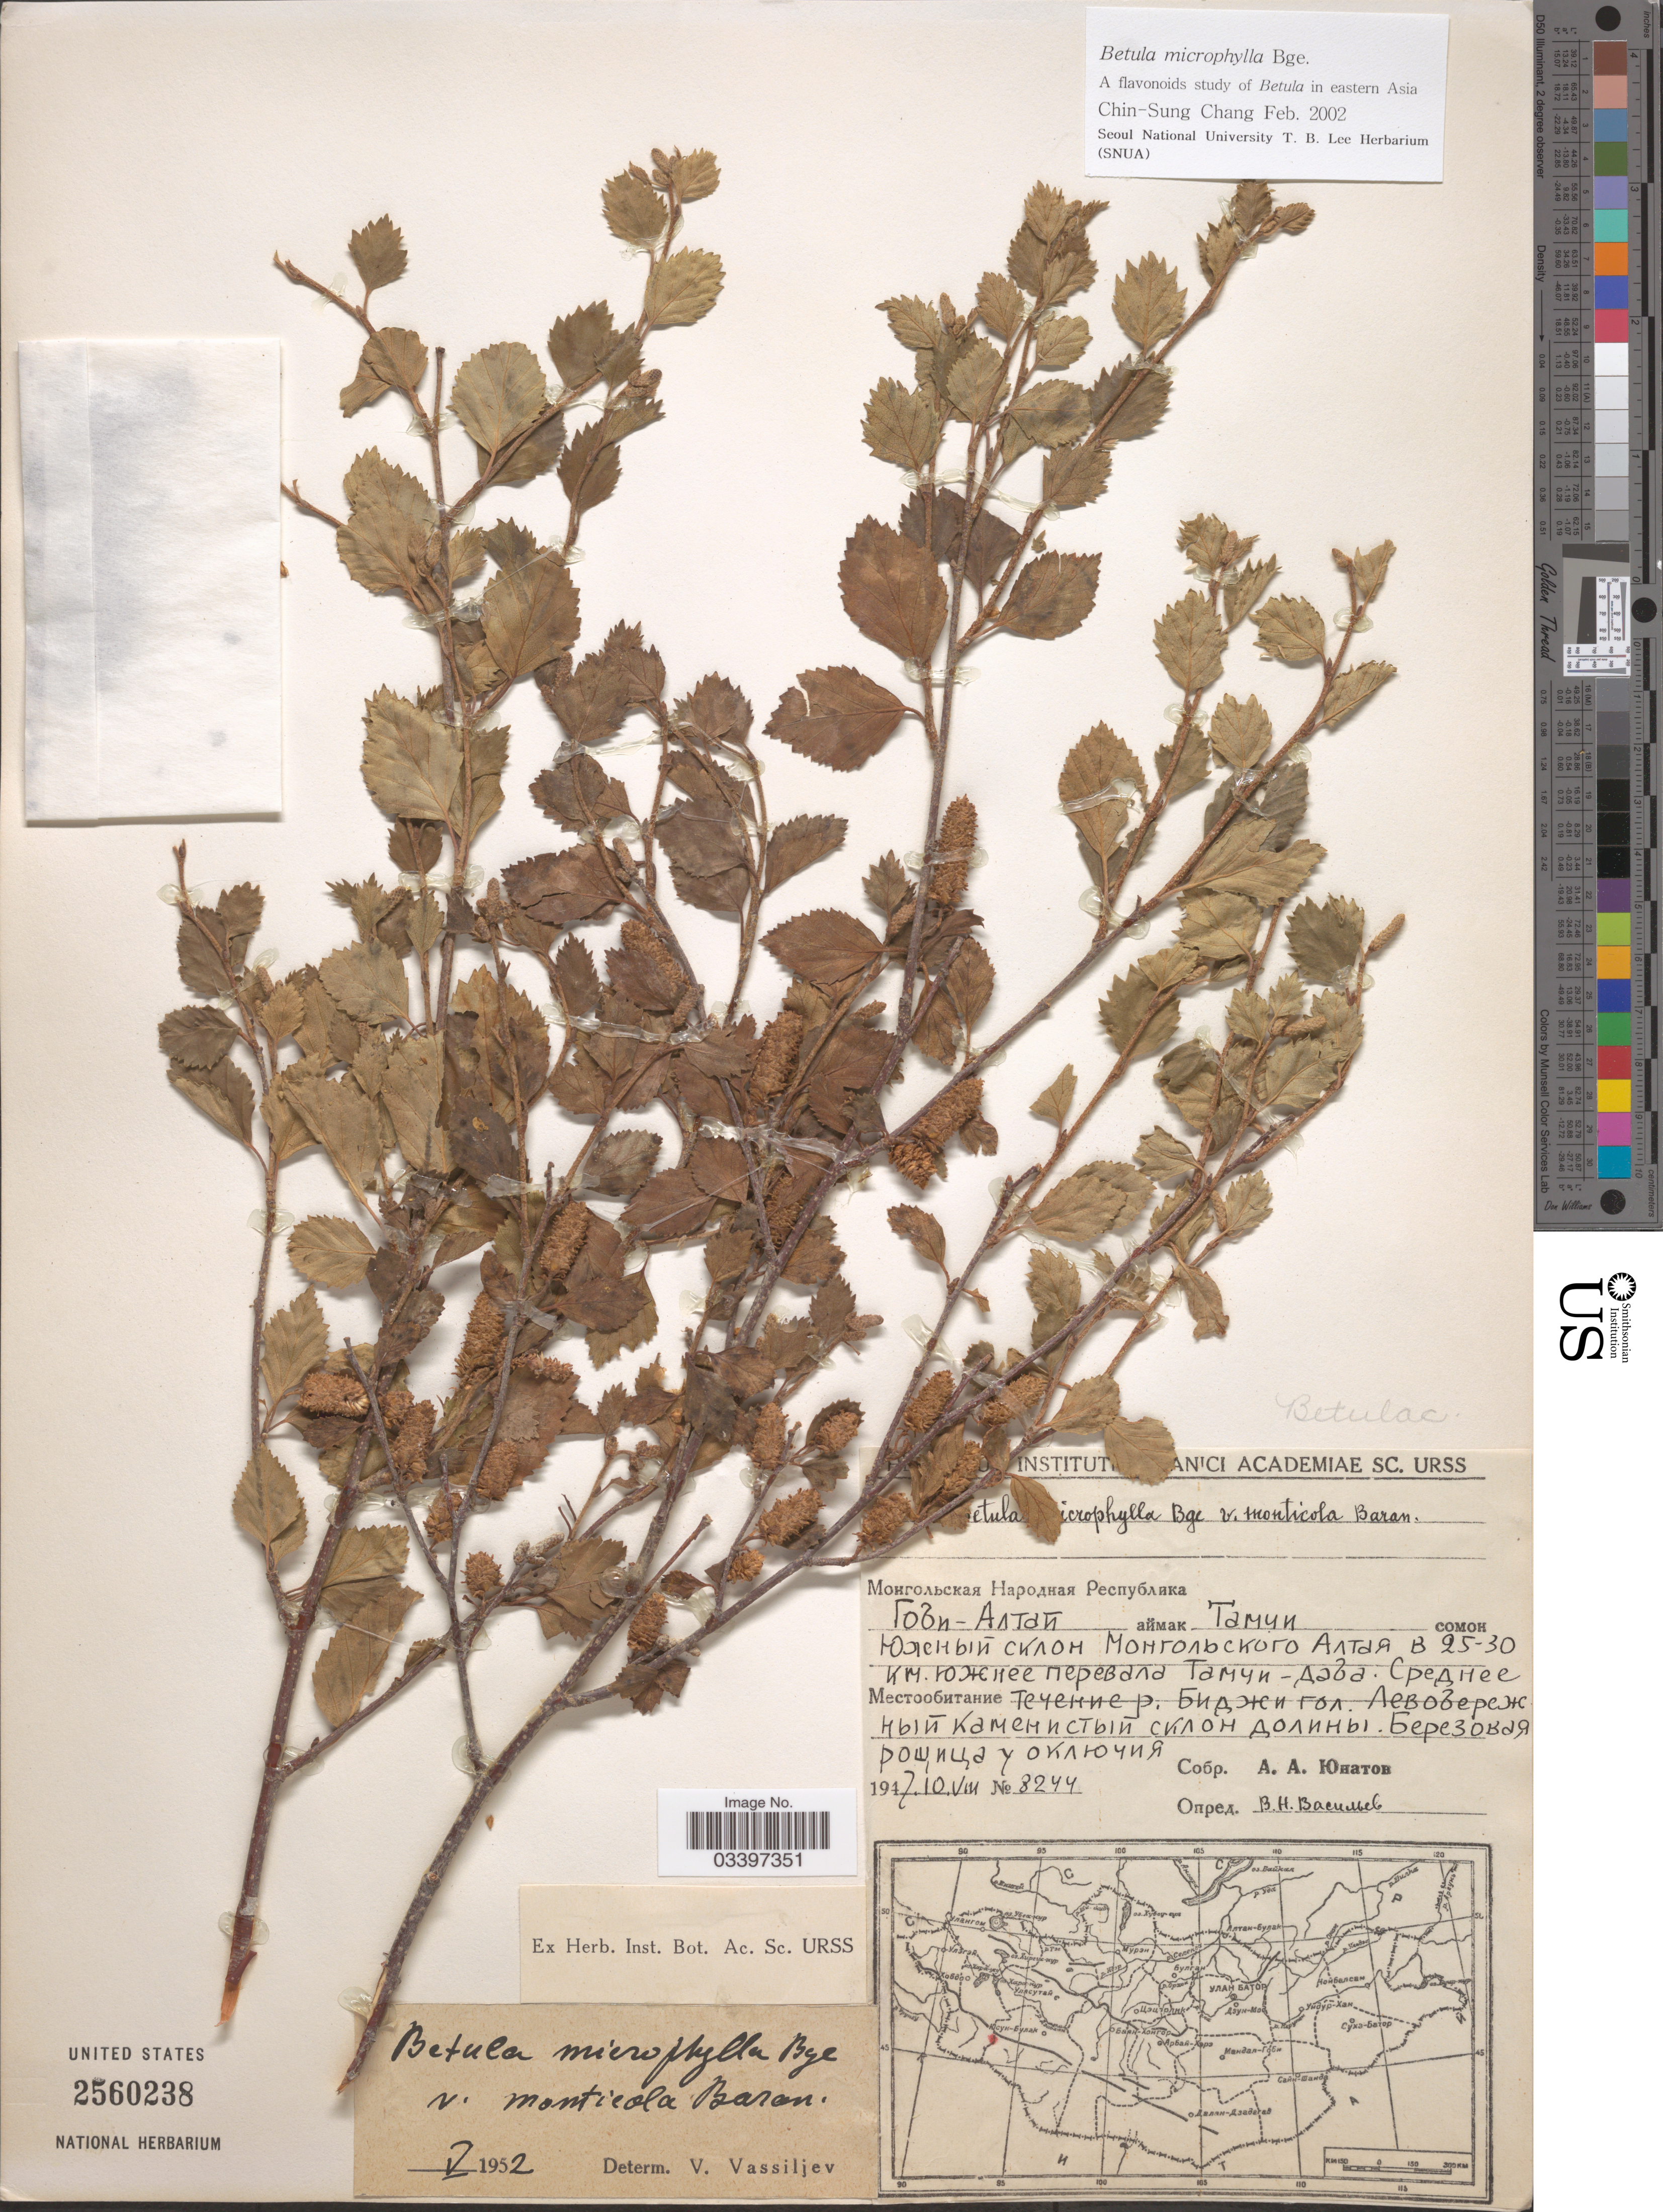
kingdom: Plantae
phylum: Tracheophyta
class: Magnoliopsida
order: Fagales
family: Betulaceae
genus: Betula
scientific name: Betula microphylla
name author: Bunge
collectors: A. Unatov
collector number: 8244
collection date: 1947-08-10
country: Mongolia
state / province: Govi-Altay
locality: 25-30 km S of Tamch.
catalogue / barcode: US 2560238